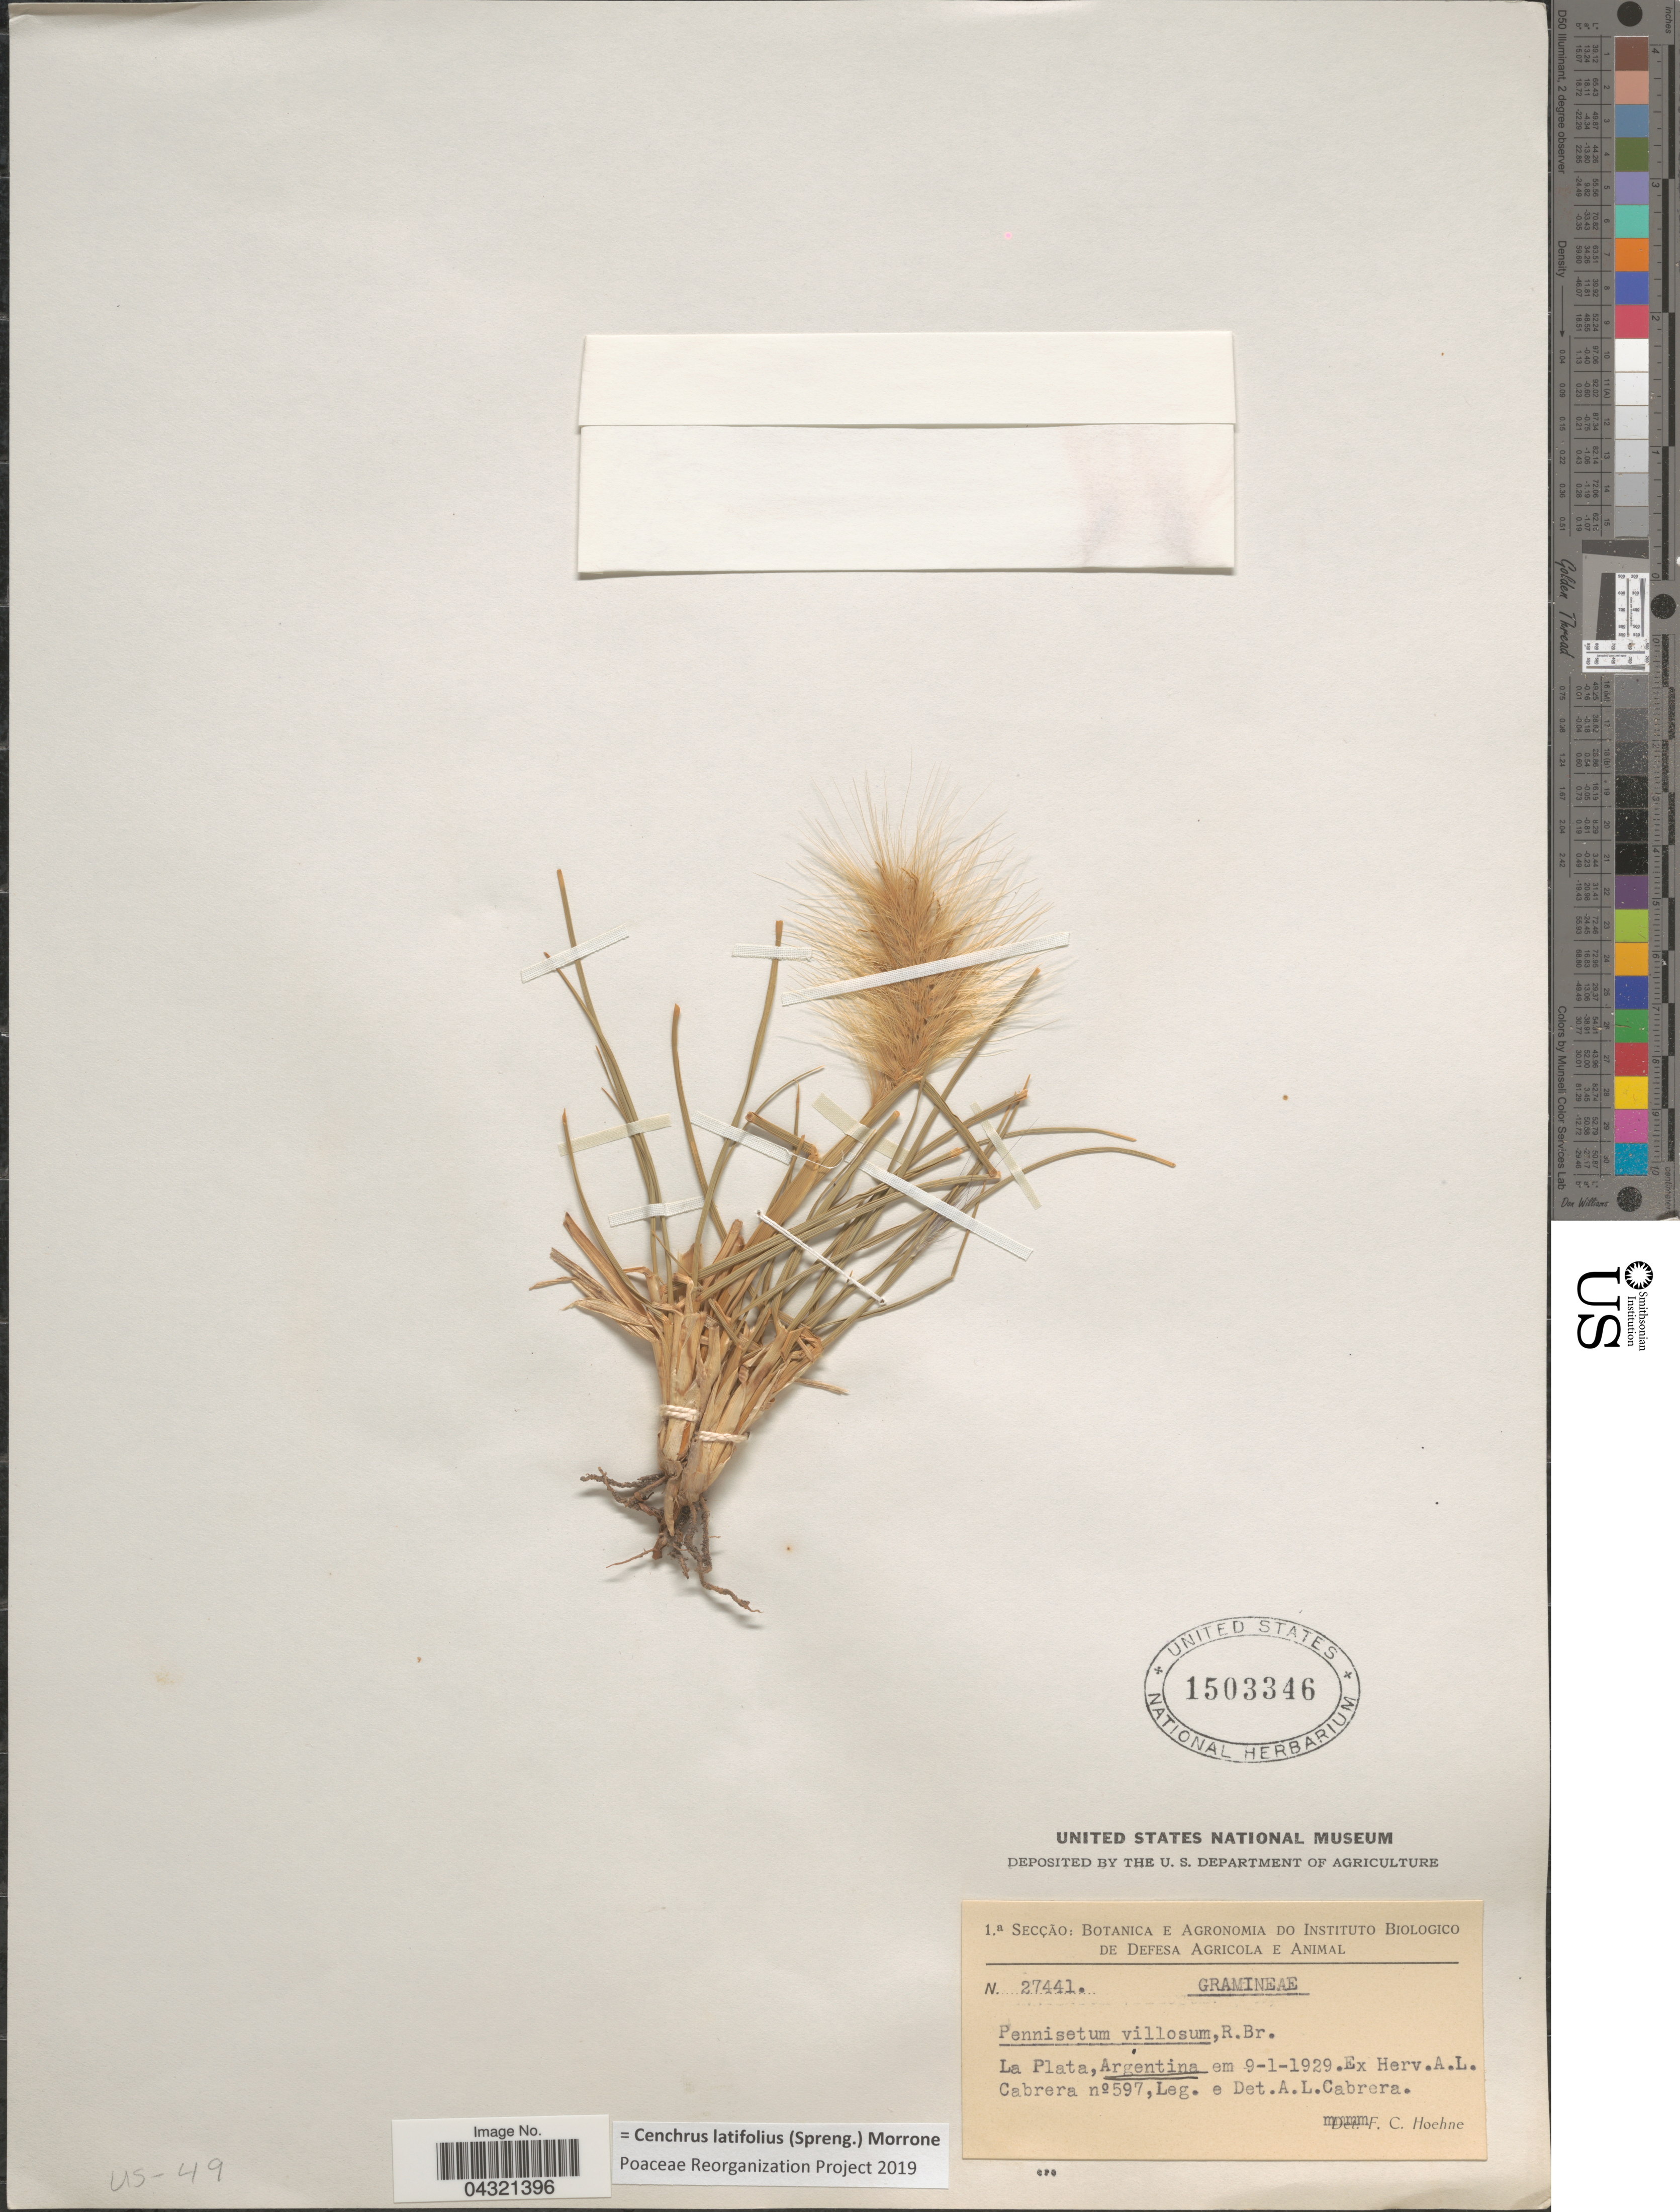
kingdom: Plantae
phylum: Tracheophyta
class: Liliopsida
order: Poales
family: Poaceae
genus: Cenchrus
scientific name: Cenchrus latifolius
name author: (Spreng.) Morrone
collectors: A. L. Cabrera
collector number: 597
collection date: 1929-01-09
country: Argentina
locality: La Plata.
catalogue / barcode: US 1503346